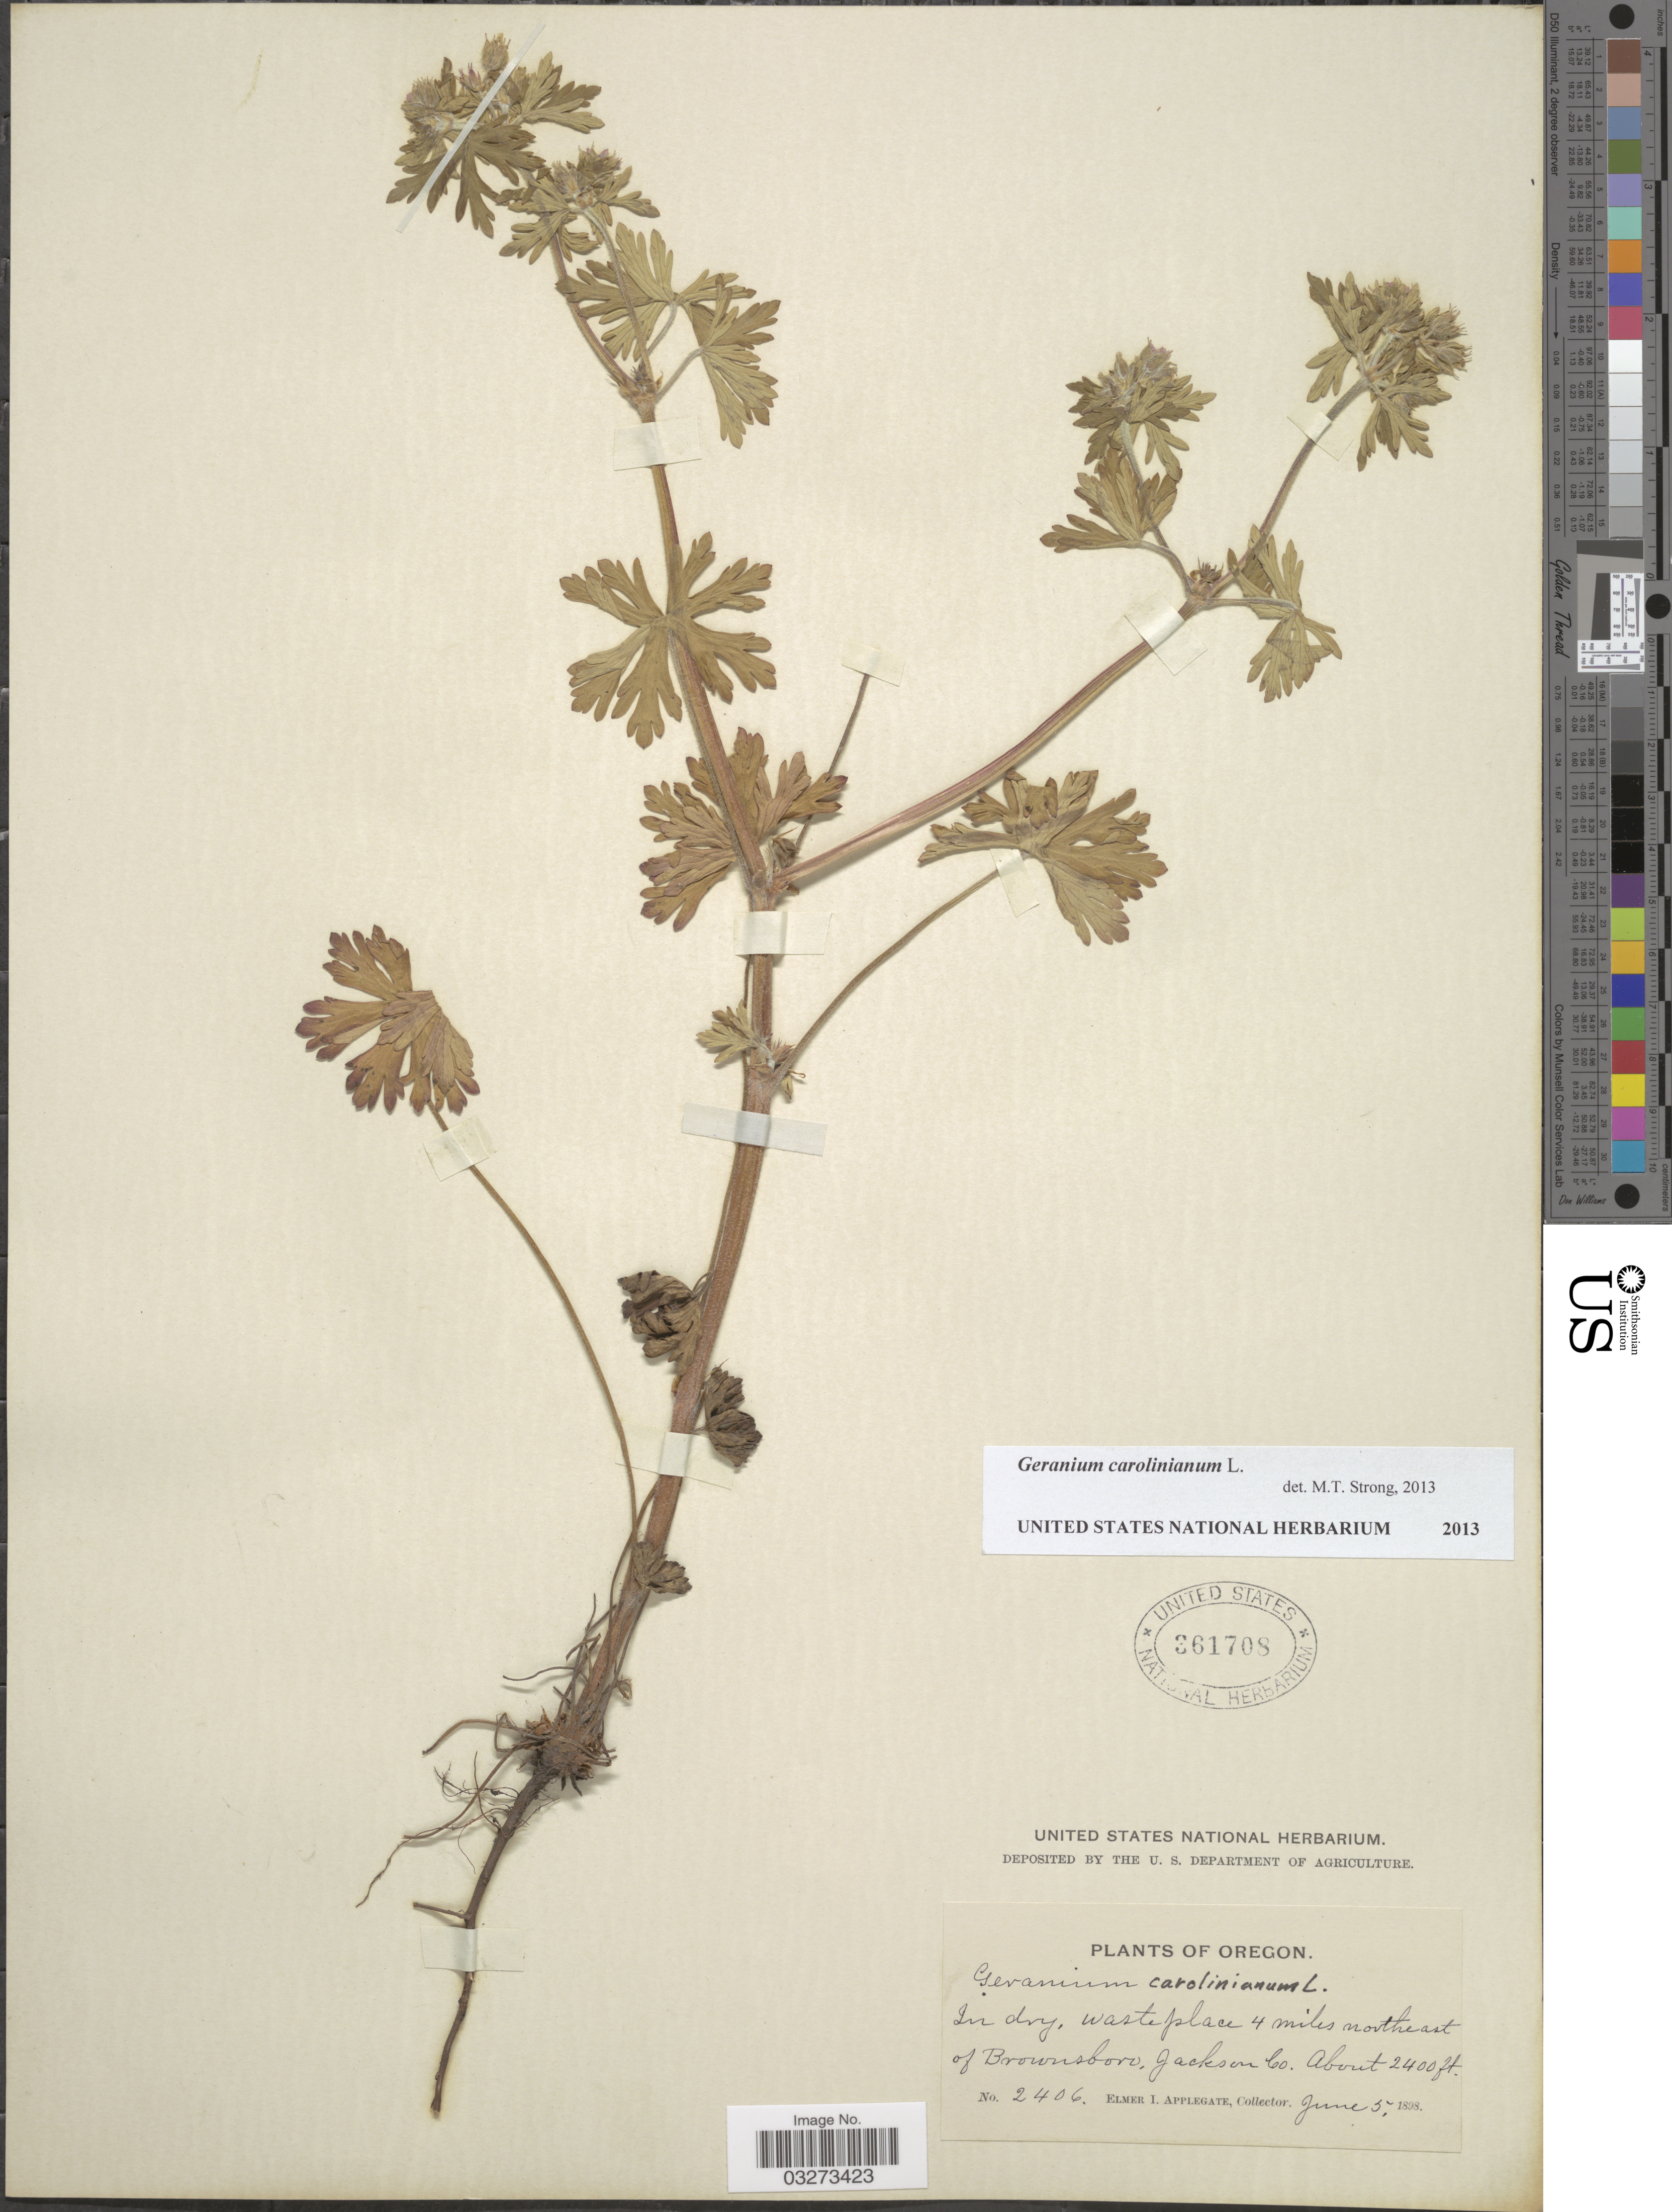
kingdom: Plantae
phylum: Tracheophyta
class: Magnoliopsida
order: Geraniales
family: Geraniaceae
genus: Geranium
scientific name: Geranium carolinianum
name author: L.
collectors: E. I. Applegate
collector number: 2406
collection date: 1898-06-05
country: United States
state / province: Oregon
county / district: Jackson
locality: Waste place 4 miles northeast of Brownsboro, Jackson Co.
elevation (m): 732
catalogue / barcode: US 361708